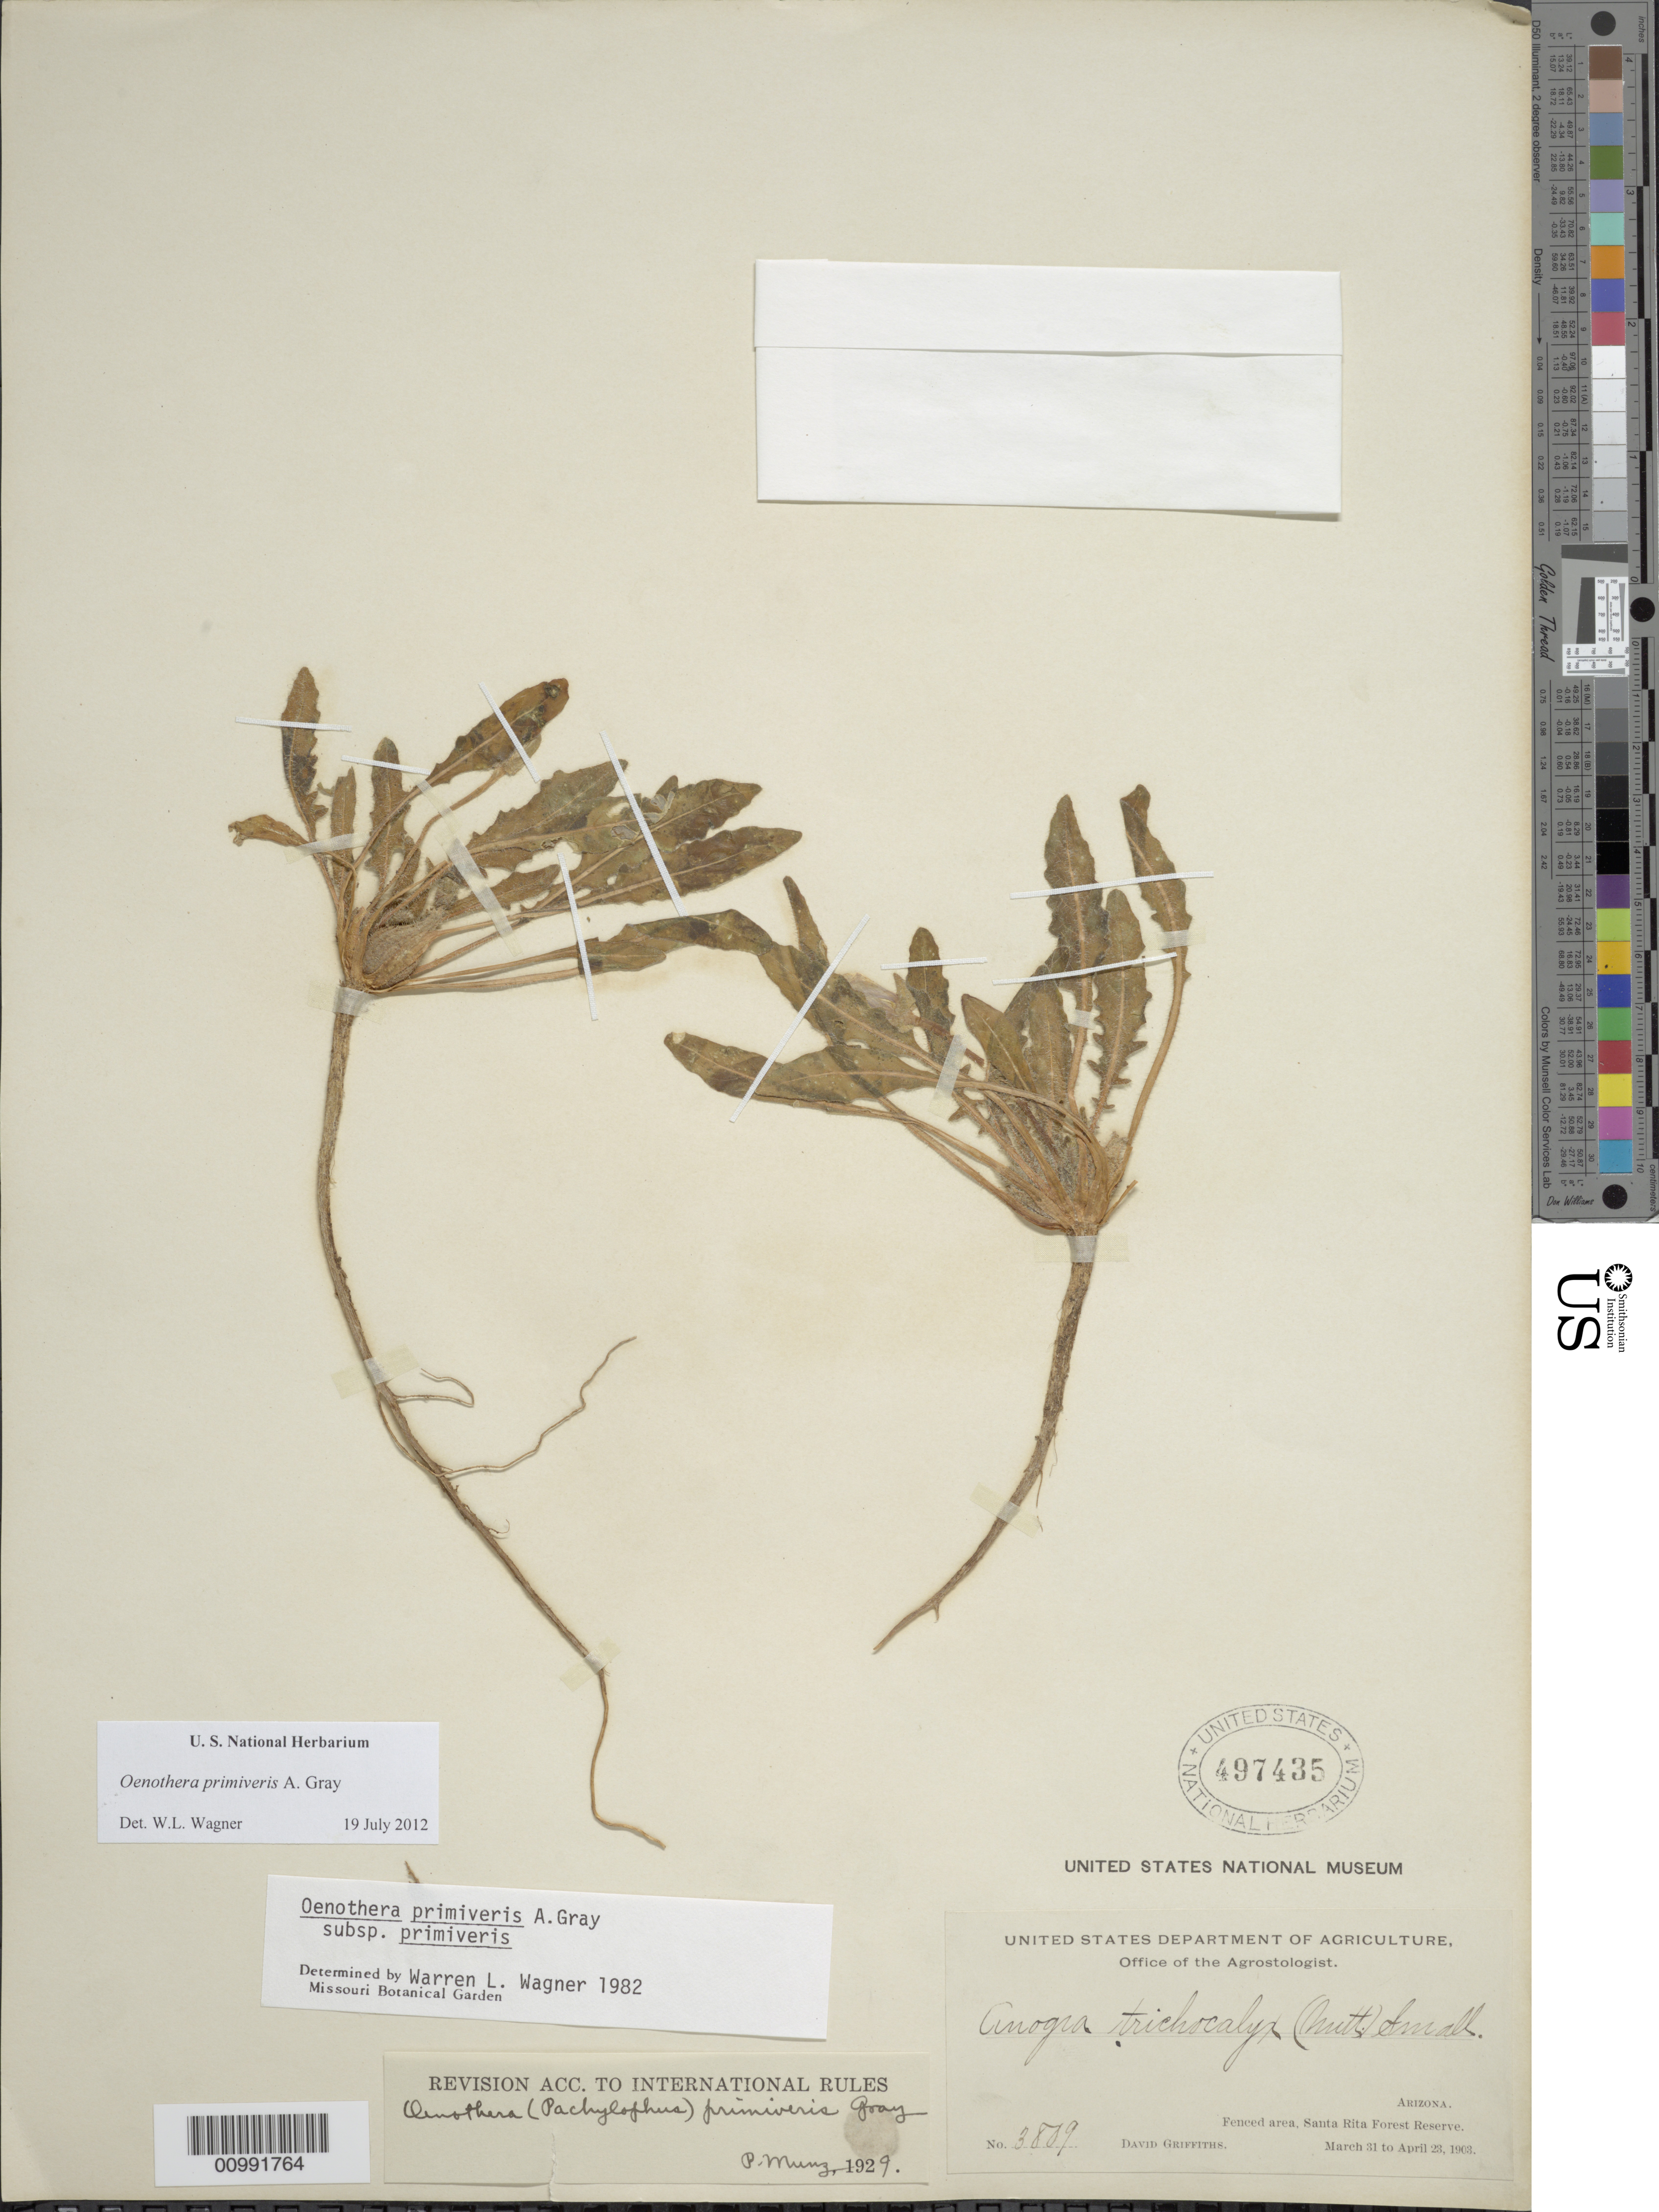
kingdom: Plantae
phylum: Tracheophyta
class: Magnoliopsida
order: Myrtales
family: Onagraceae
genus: Oenothera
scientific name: Oenothera primiveris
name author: A. Gray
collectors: D. Griffiths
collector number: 3809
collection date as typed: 31 Mar 1903 to 23 Apr 1903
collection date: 1903-03-31/1903-04-23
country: United States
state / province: Arizona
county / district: Santa Cruz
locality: Fenced area, Santa Rita Forest Reserve.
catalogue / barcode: US 497435